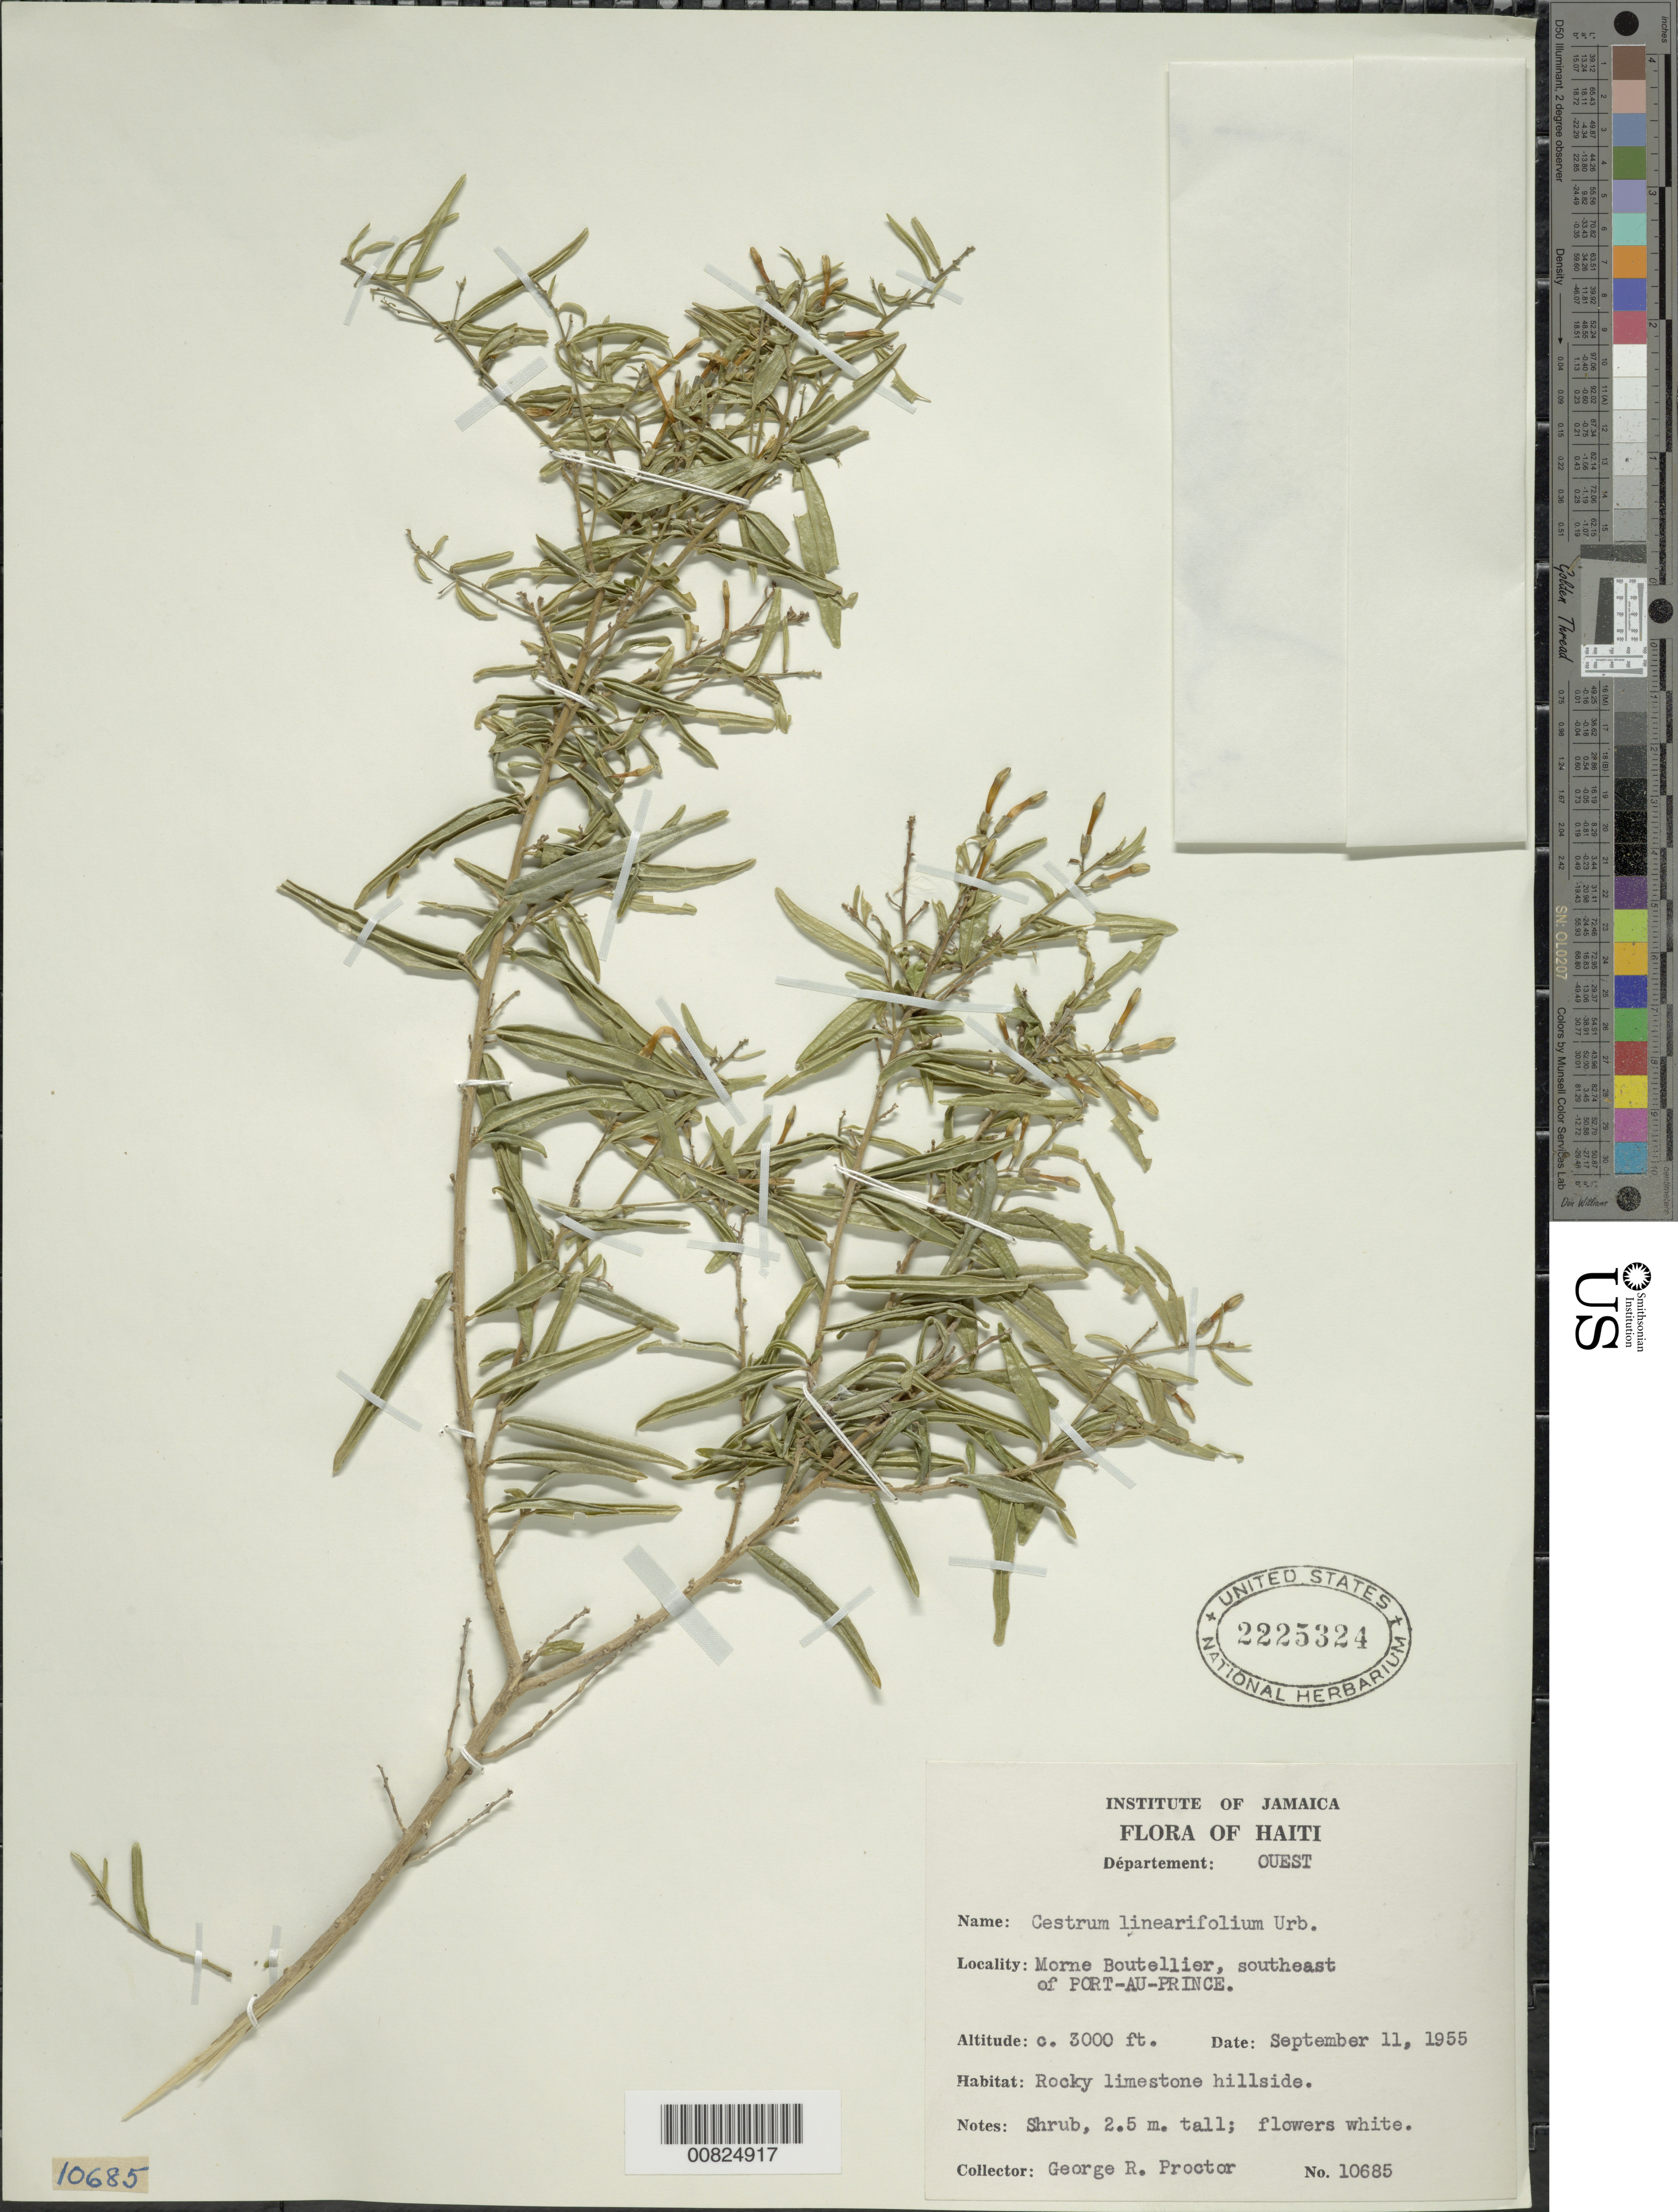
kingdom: Plantae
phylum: Tracheophyta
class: Magnoliopsida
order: Solanales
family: Solanaceae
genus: Cestrum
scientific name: Cestrum linearifolium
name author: Urb.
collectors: G. R. Proctor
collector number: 10685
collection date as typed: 11 Sep 1955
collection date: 1955-09-11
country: Haiti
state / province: Ouest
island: Hispaniola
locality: Morne Boutellier, SE of Port-au-Prince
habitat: Rocky limestone hillside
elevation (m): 914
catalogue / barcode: US 2225324